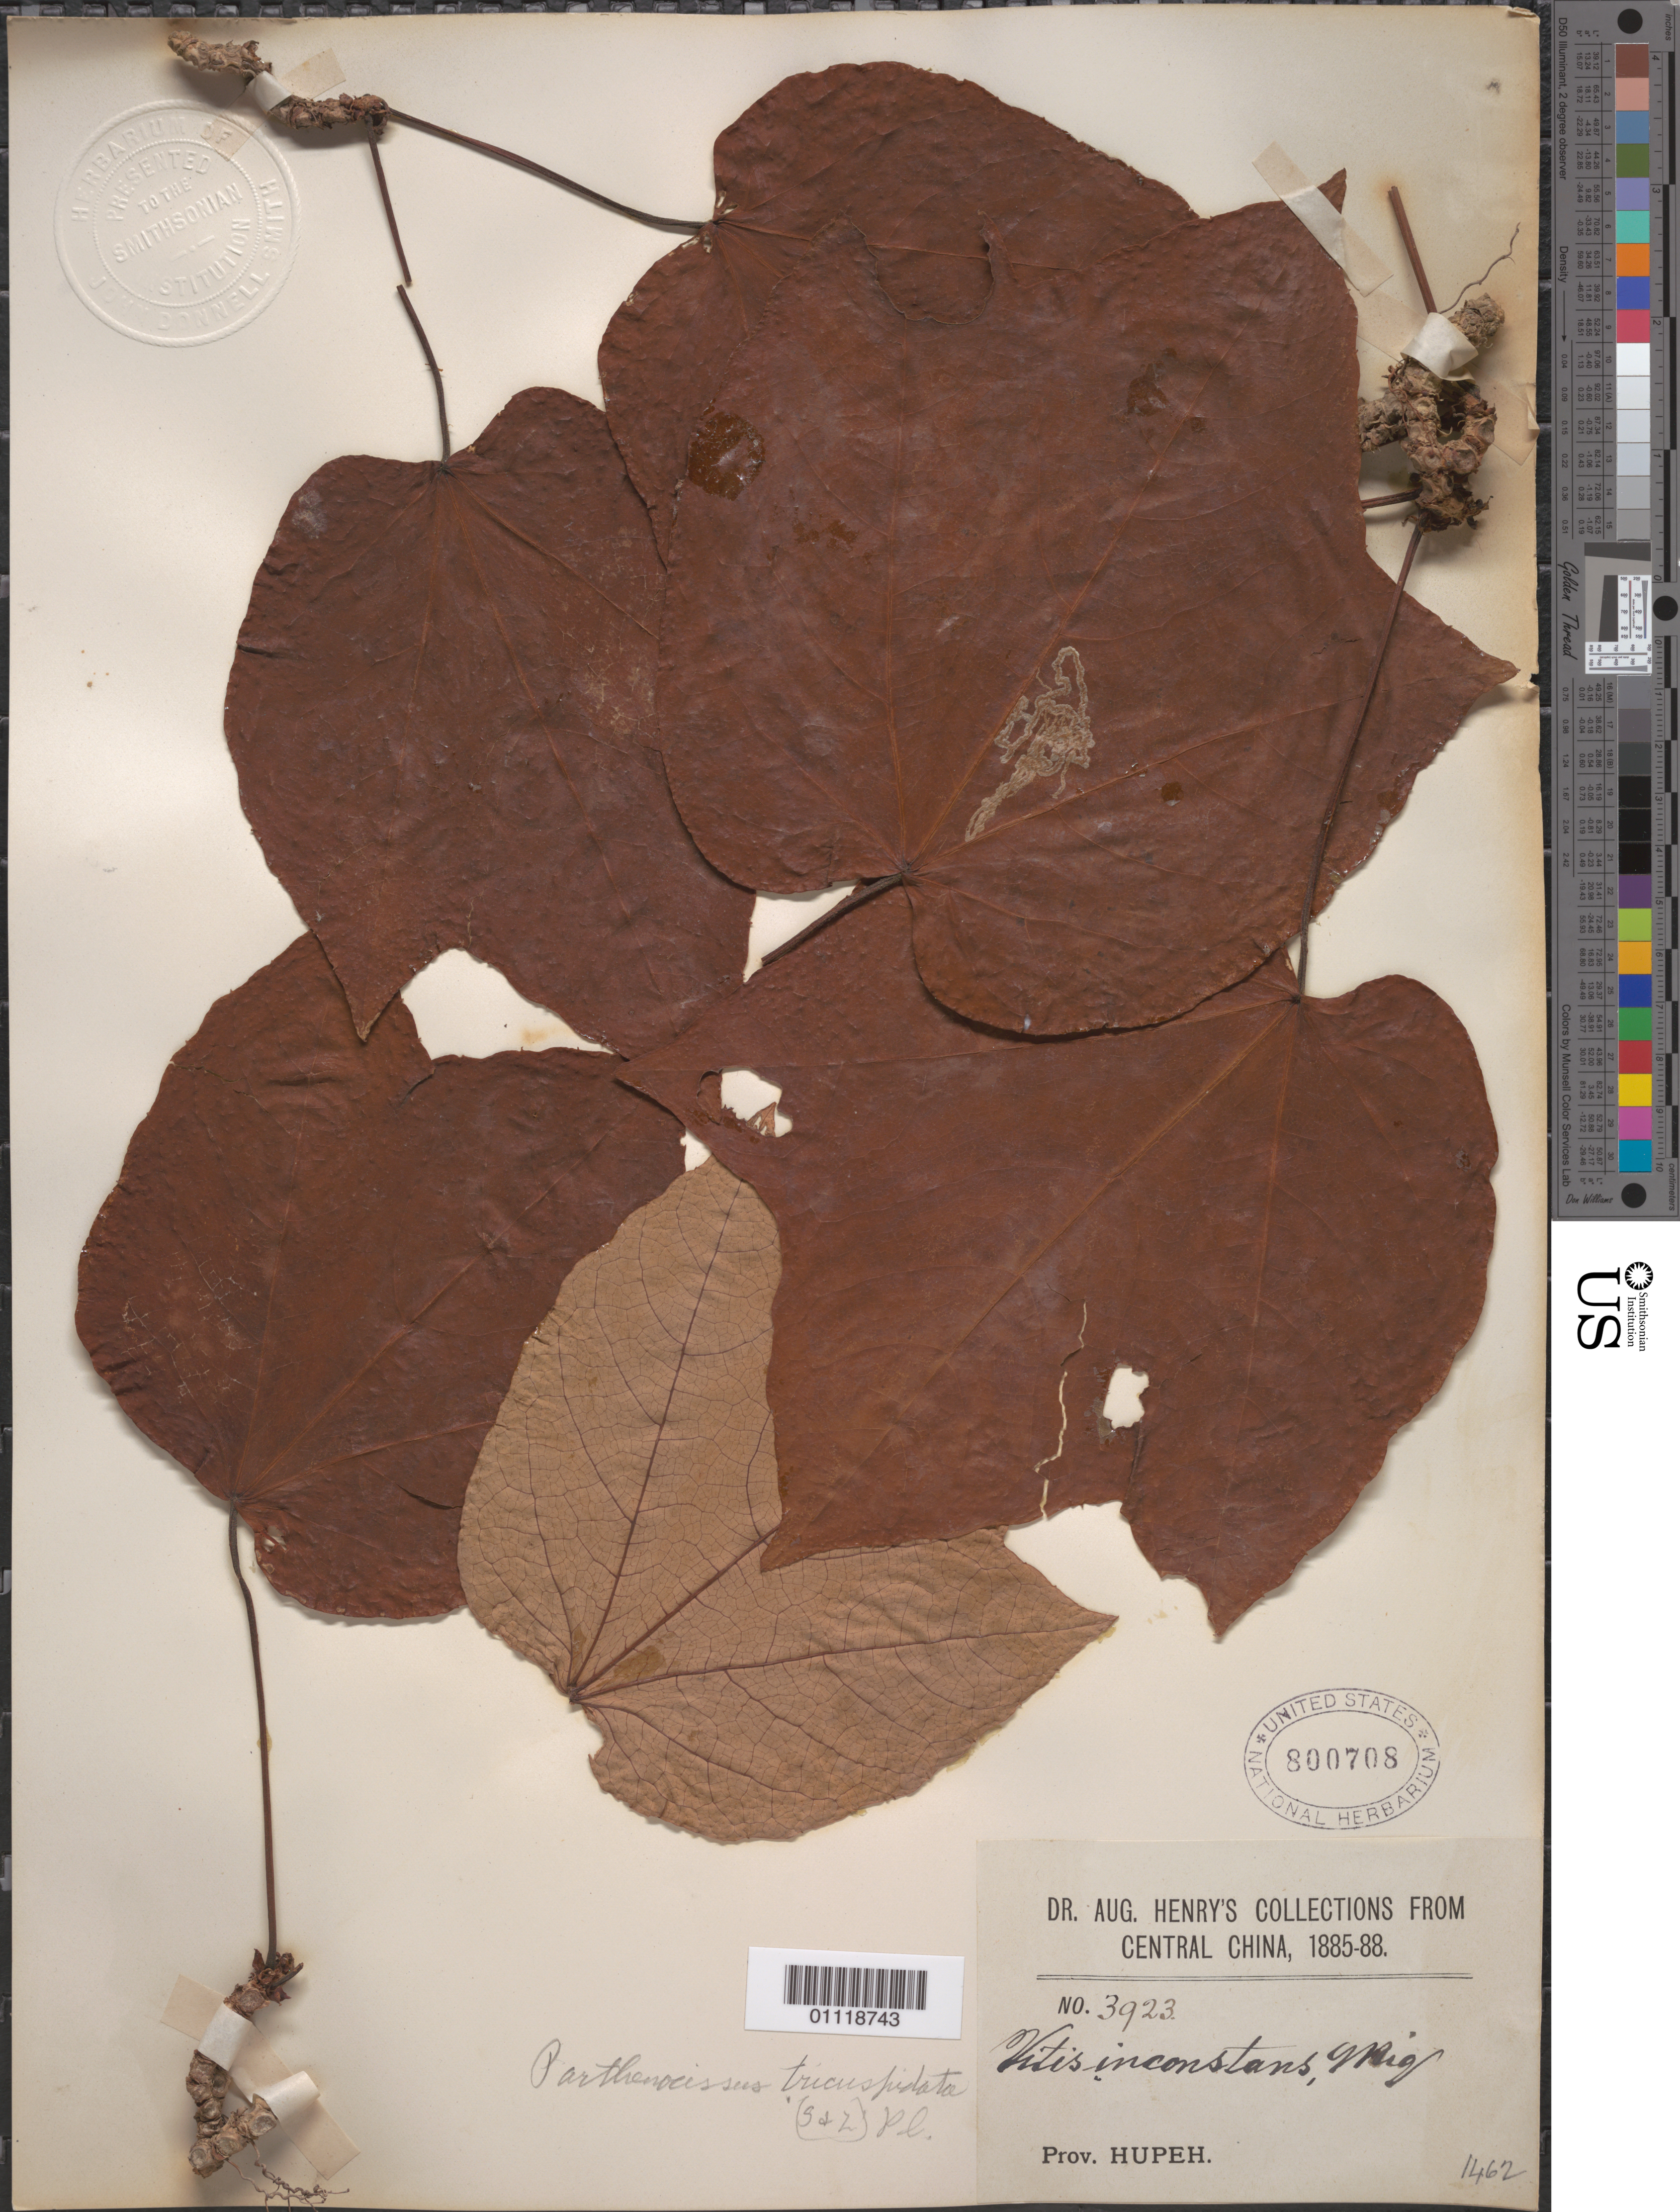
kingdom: Plantae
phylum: Tracheophyta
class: Magnoliopsida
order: Vitales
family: Vitaceae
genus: Parthenocissus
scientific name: Parthenocissus tricuspidata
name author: (Siebold & Zucc.) Planch.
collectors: A. Henry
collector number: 3923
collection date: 1885/1888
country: China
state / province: Hubei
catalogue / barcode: US 800708